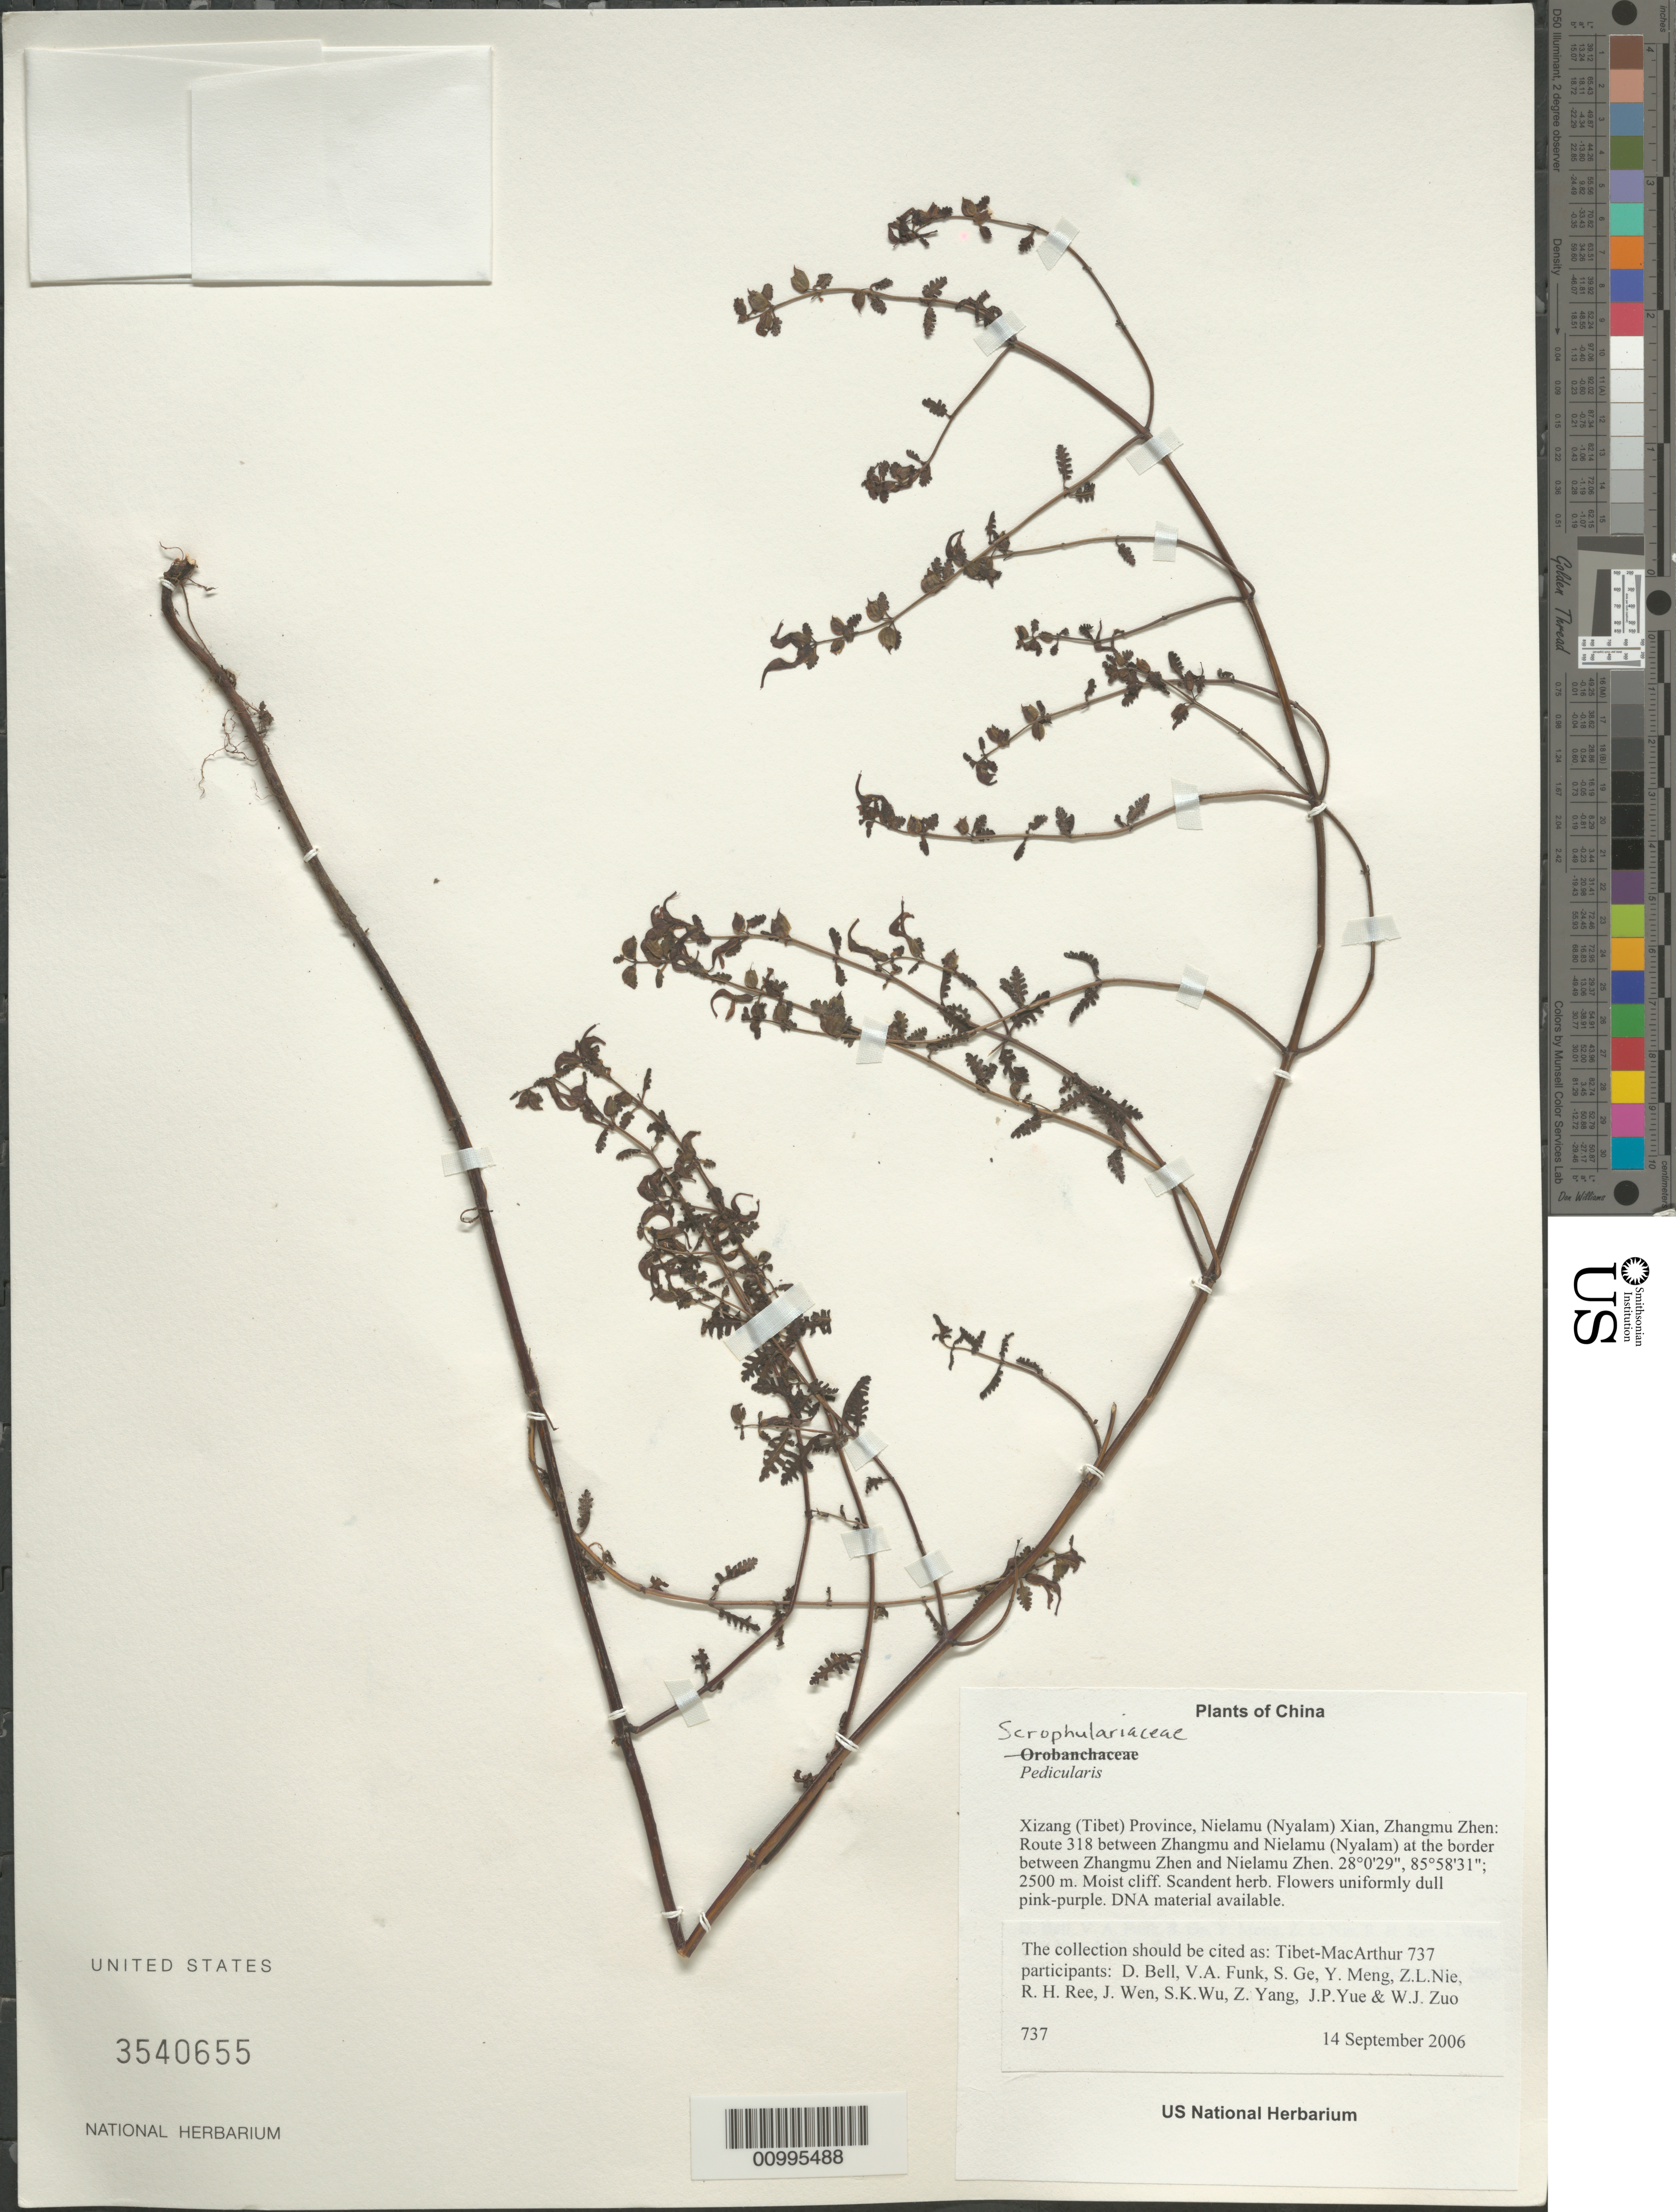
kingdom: Plantae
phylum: Tracheophyta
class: Magnoliopsida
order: Lamiales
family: Orobanchaceae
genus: Pedicularis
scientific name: Pedicularis sp.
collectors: Tibet-MacArthur, D. A. Bell, V. Funk, S. Ge, Y. Meng, Z. Nie, R. Ree, J. Wen, J. Yue & W. Zuo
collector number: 737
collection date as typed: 14 Sep 2006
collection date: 2006-09-14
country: China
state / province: Xizang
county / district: Nielamu (Nyalam) Xian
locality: Nielamu Zhen. Route 318 between Zhangmu and Nielamu (Nyalam) at the border between Zhangmu Zhen and Nielamu Zhen.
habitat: Base of wet cliff, steep rocky slopes with Alnus semicordata, and disturbed roadside. Moist cliff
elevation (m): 2500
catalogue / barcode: US 3540655